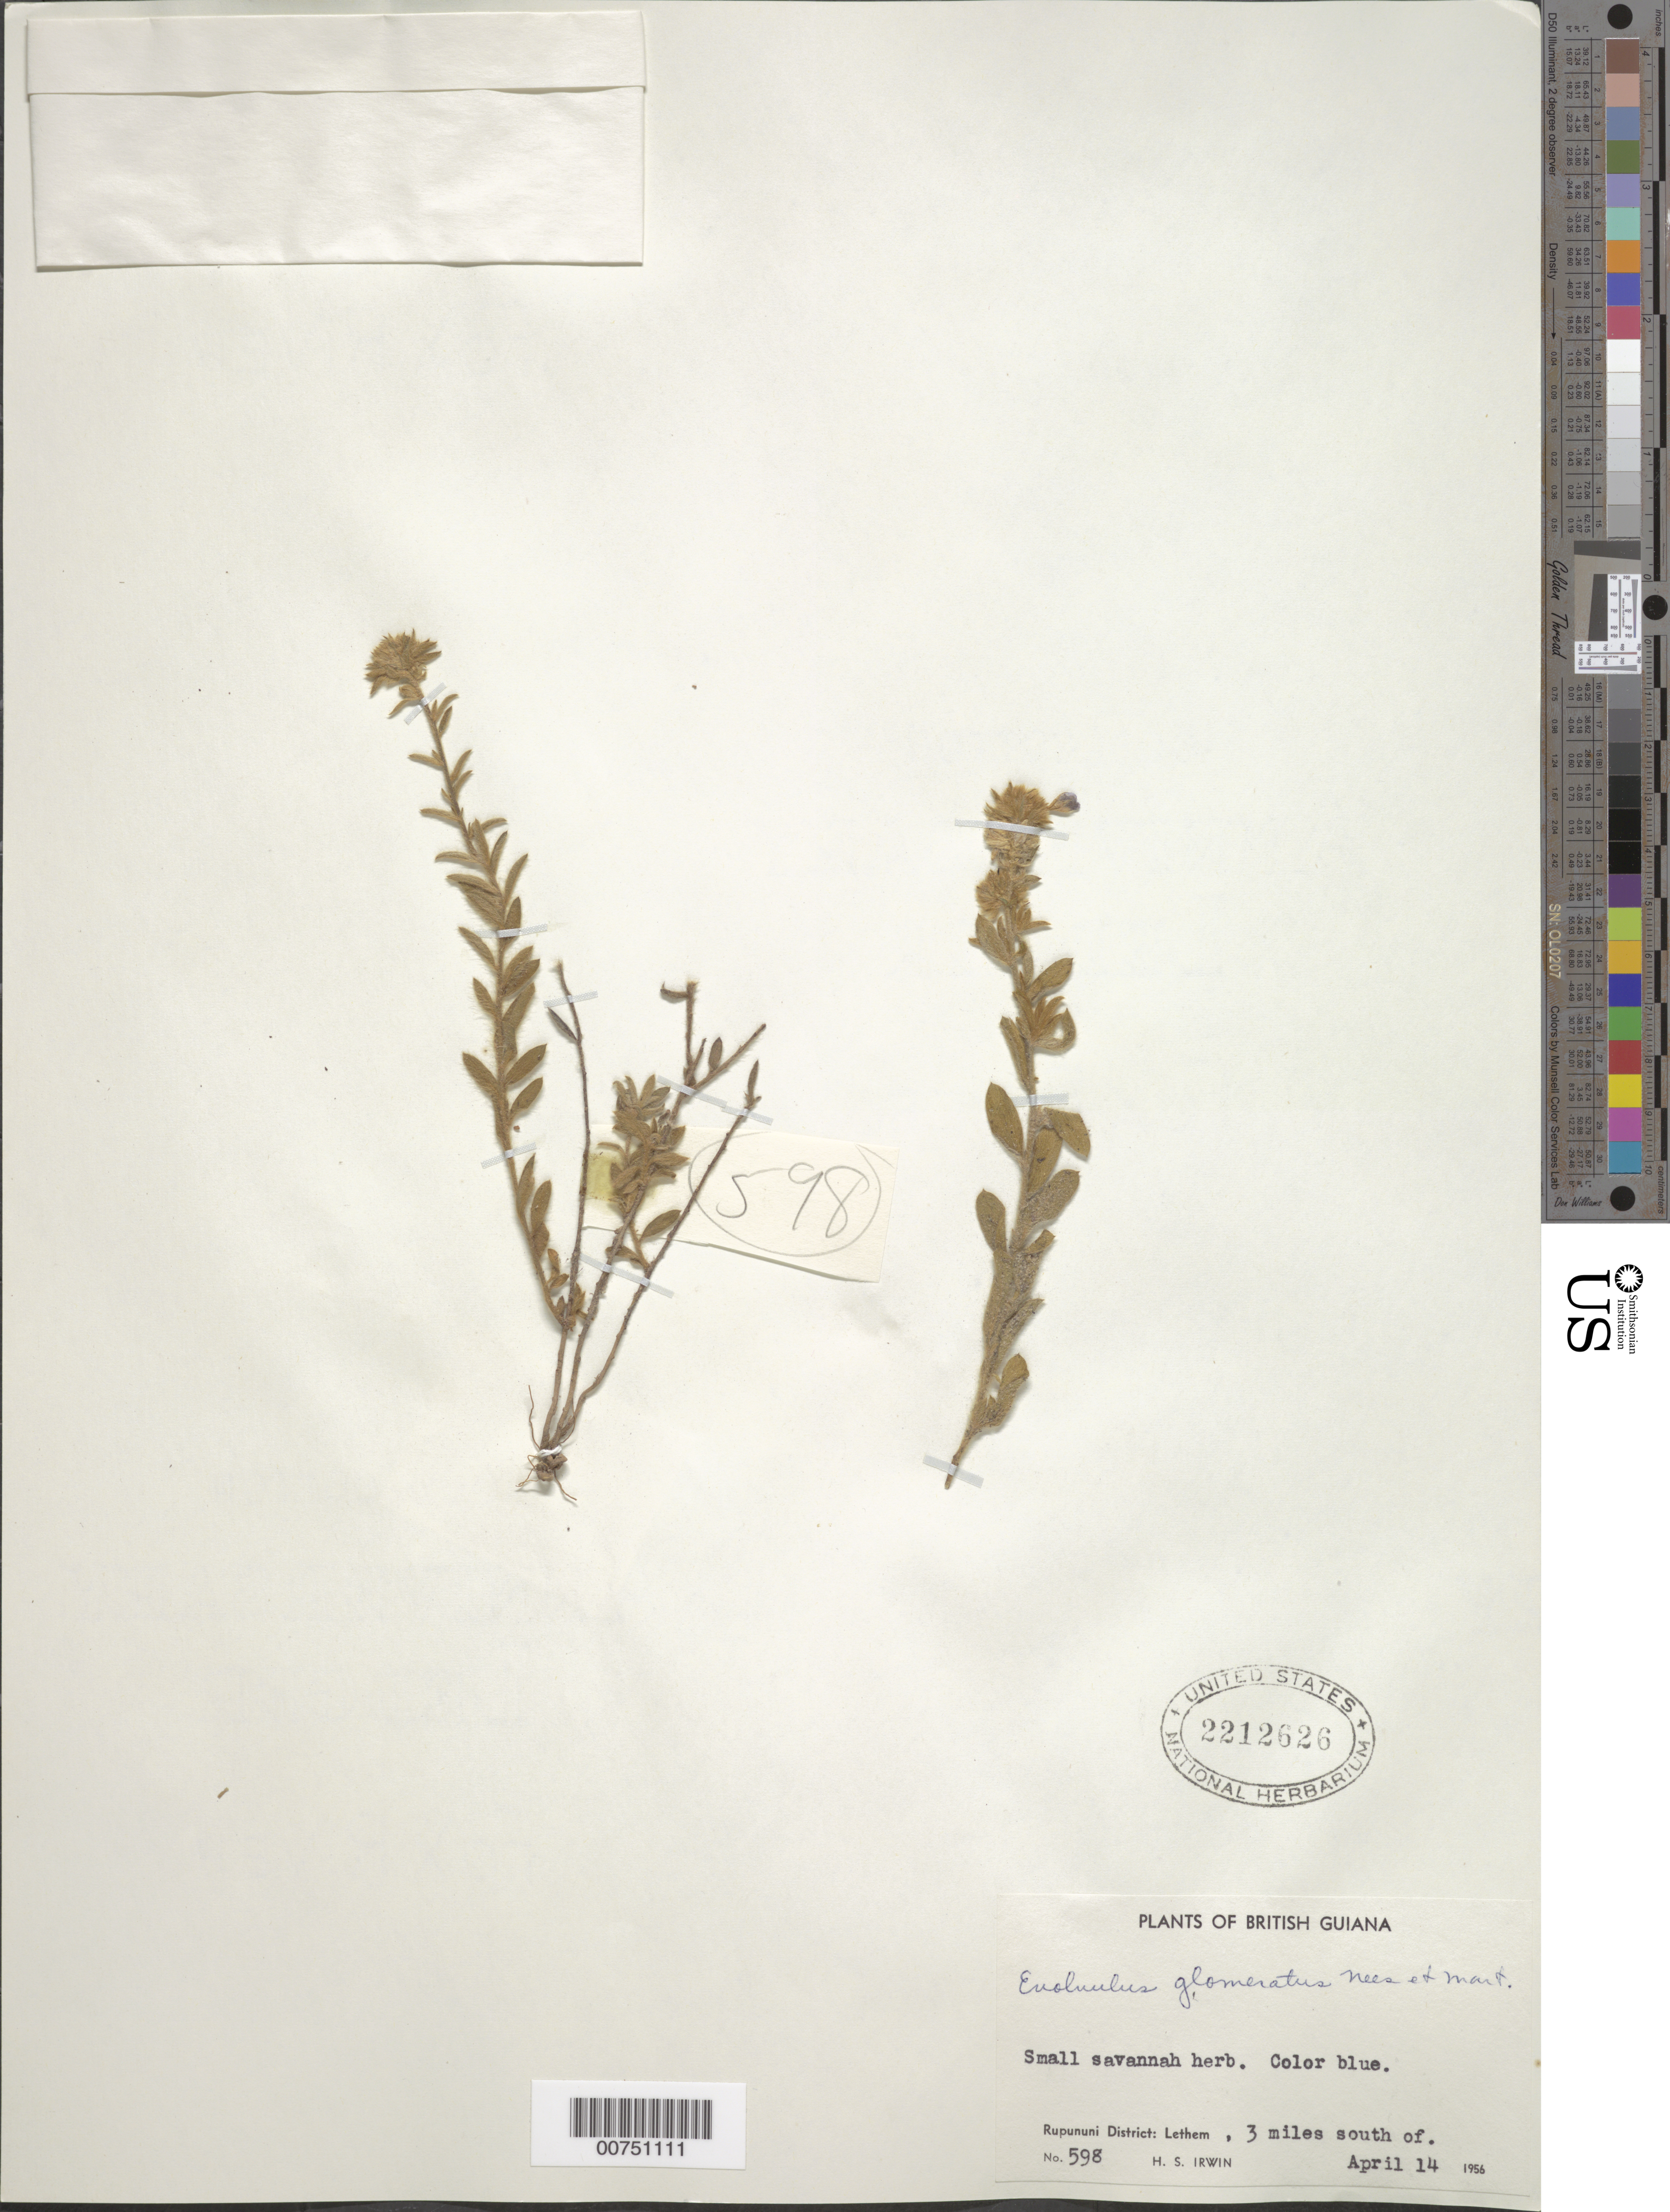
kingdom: Plantae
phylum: Tracheophyta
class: Magnoliopsida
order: Solanales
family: Convolvulaceae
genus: Evolvulus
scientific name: Evolvulus glomeratus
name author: Nees & Mart.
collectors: H. Irwin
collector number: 598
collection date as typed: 14-Apr-56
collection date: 1956-04-14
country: Guyana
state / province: U. Takutu-U. Essequibo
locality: Rupununi Dist., 3 mi. S of Lethem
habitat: Savanna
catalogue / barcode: US 2212626